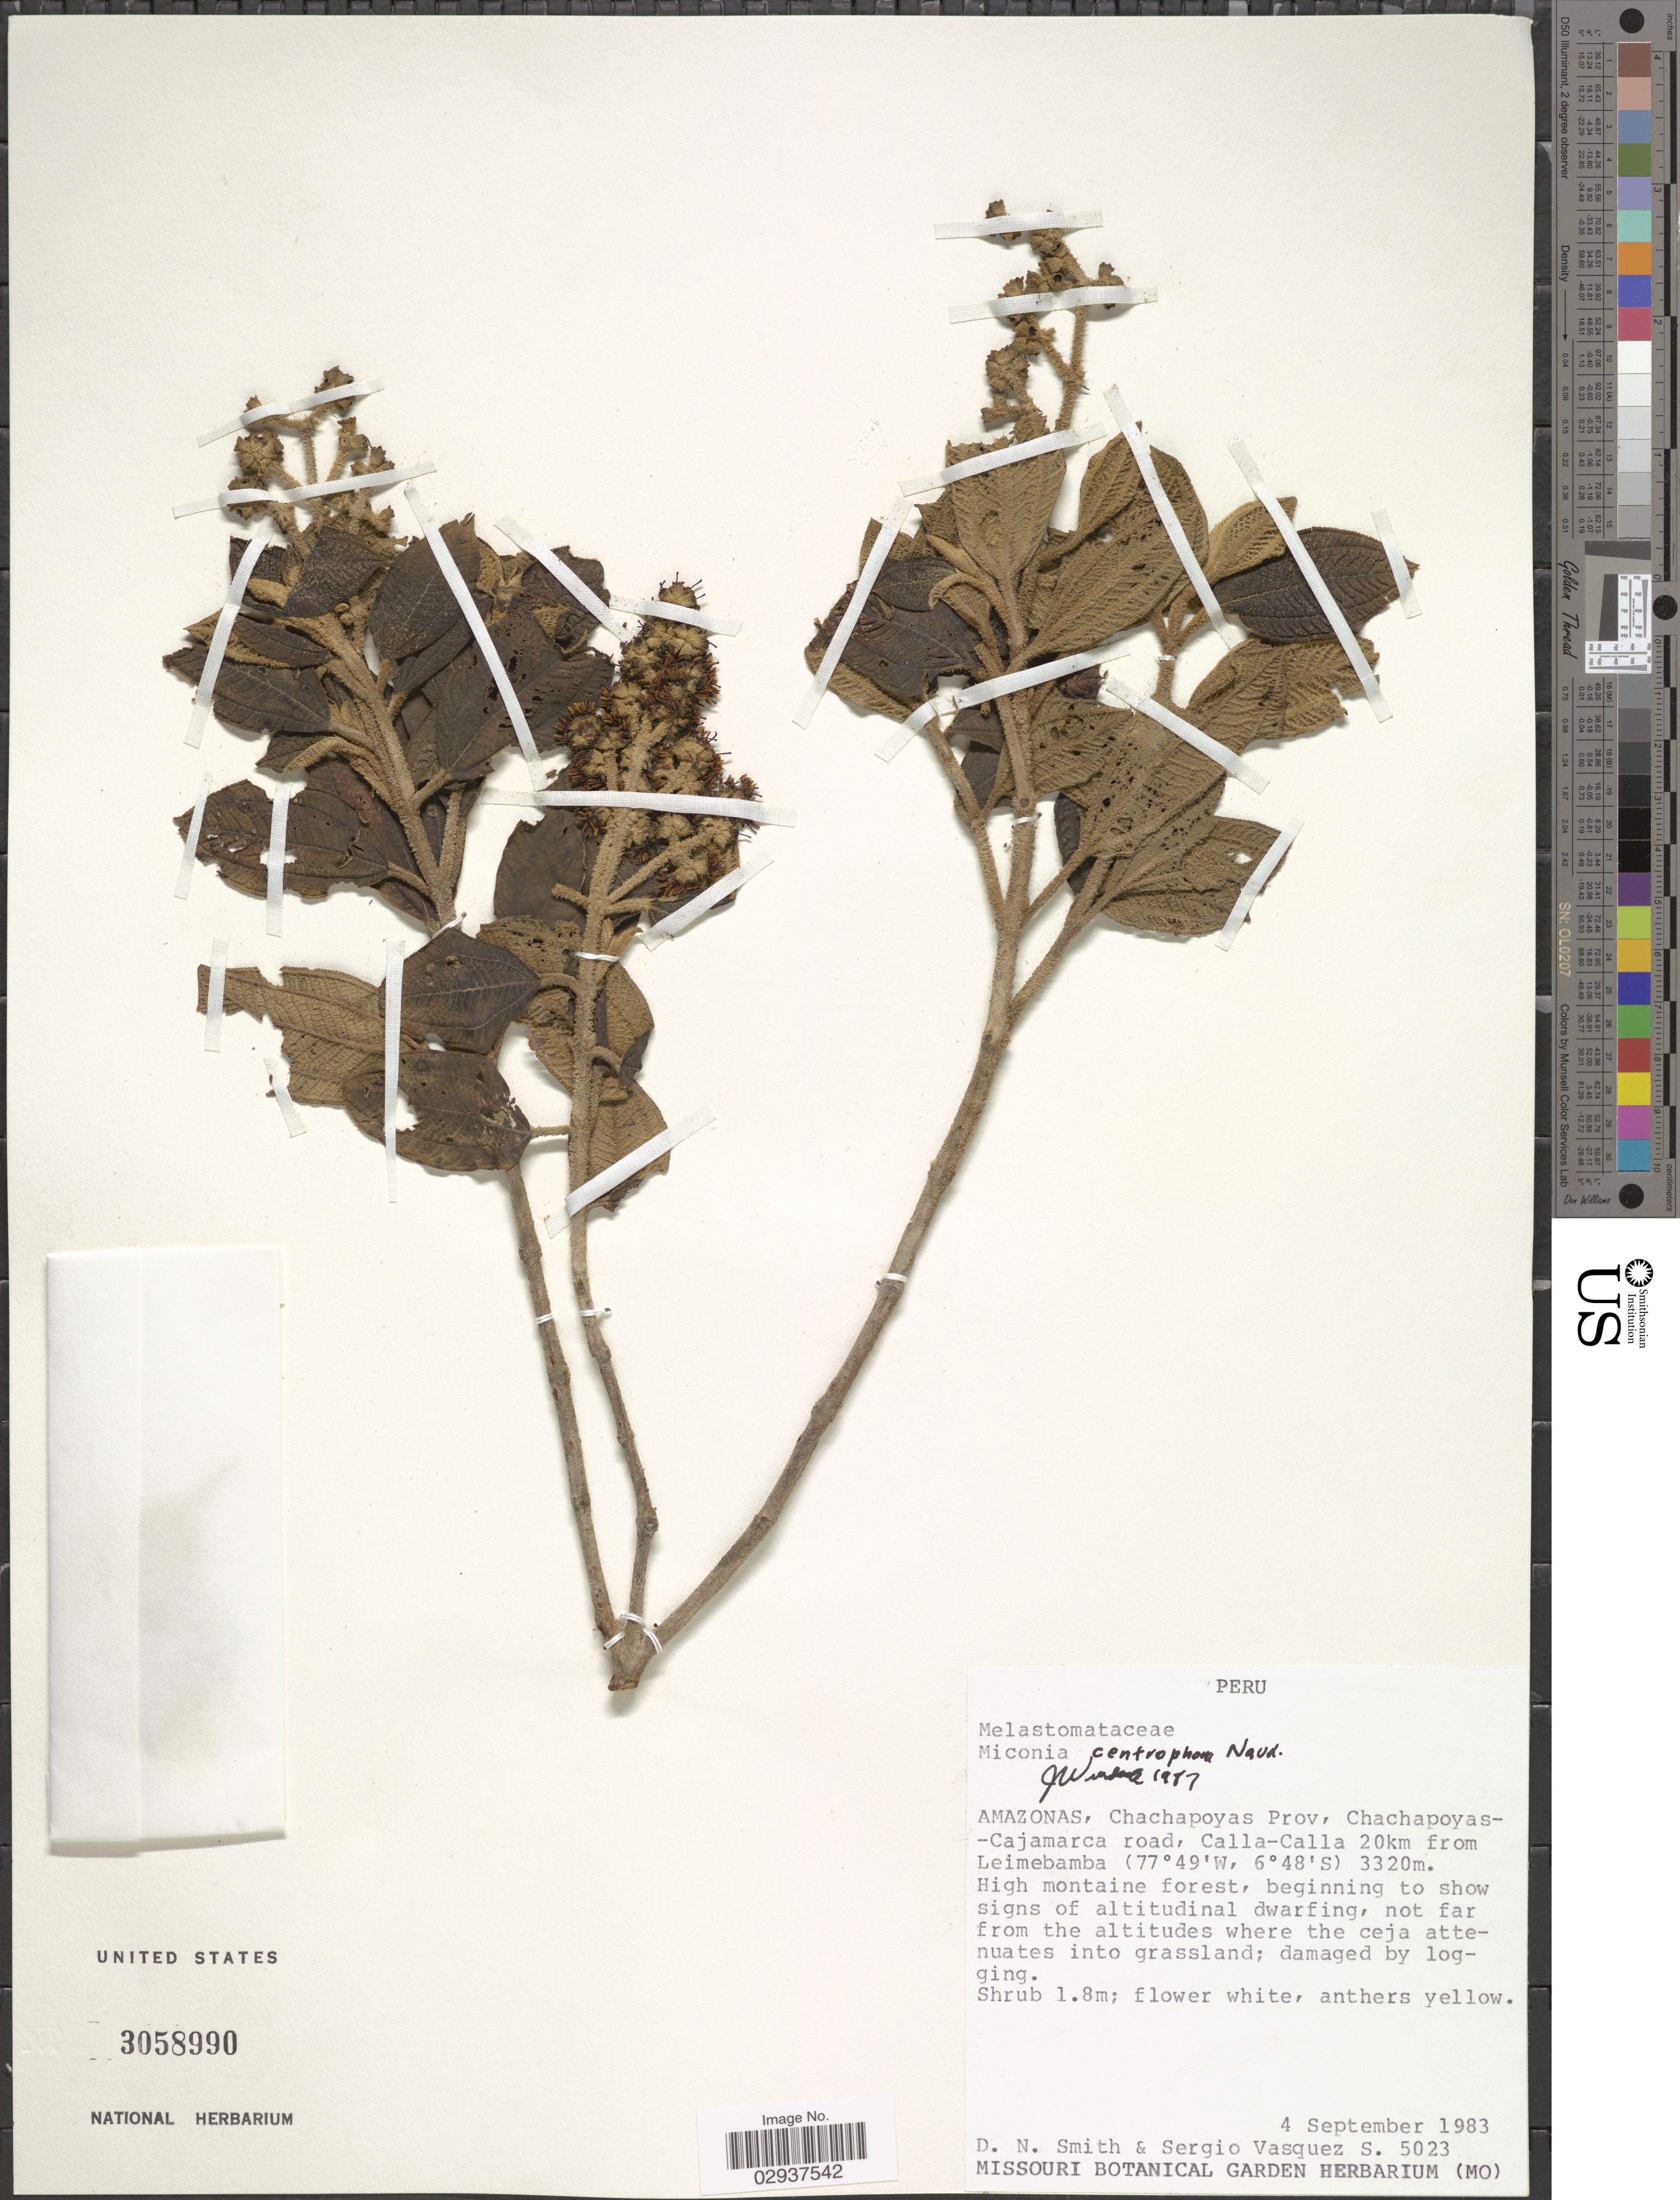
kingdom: Plantae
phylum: Tracheophyta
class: Magnoliopsida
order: Myrtales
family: Melastomataceae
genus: Miconia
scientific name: Miconia centrophora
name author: Naudin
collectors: D. Smith & S. Vasquez S.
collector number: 5023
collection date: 1983-09-04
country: Peru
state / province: Amazonas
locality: Chachapoyas Prov, Chachapoyas-Cajamarca road, Calla-Calla 20 km from Leimebamba.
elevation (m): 3320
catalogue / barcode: US 3058990